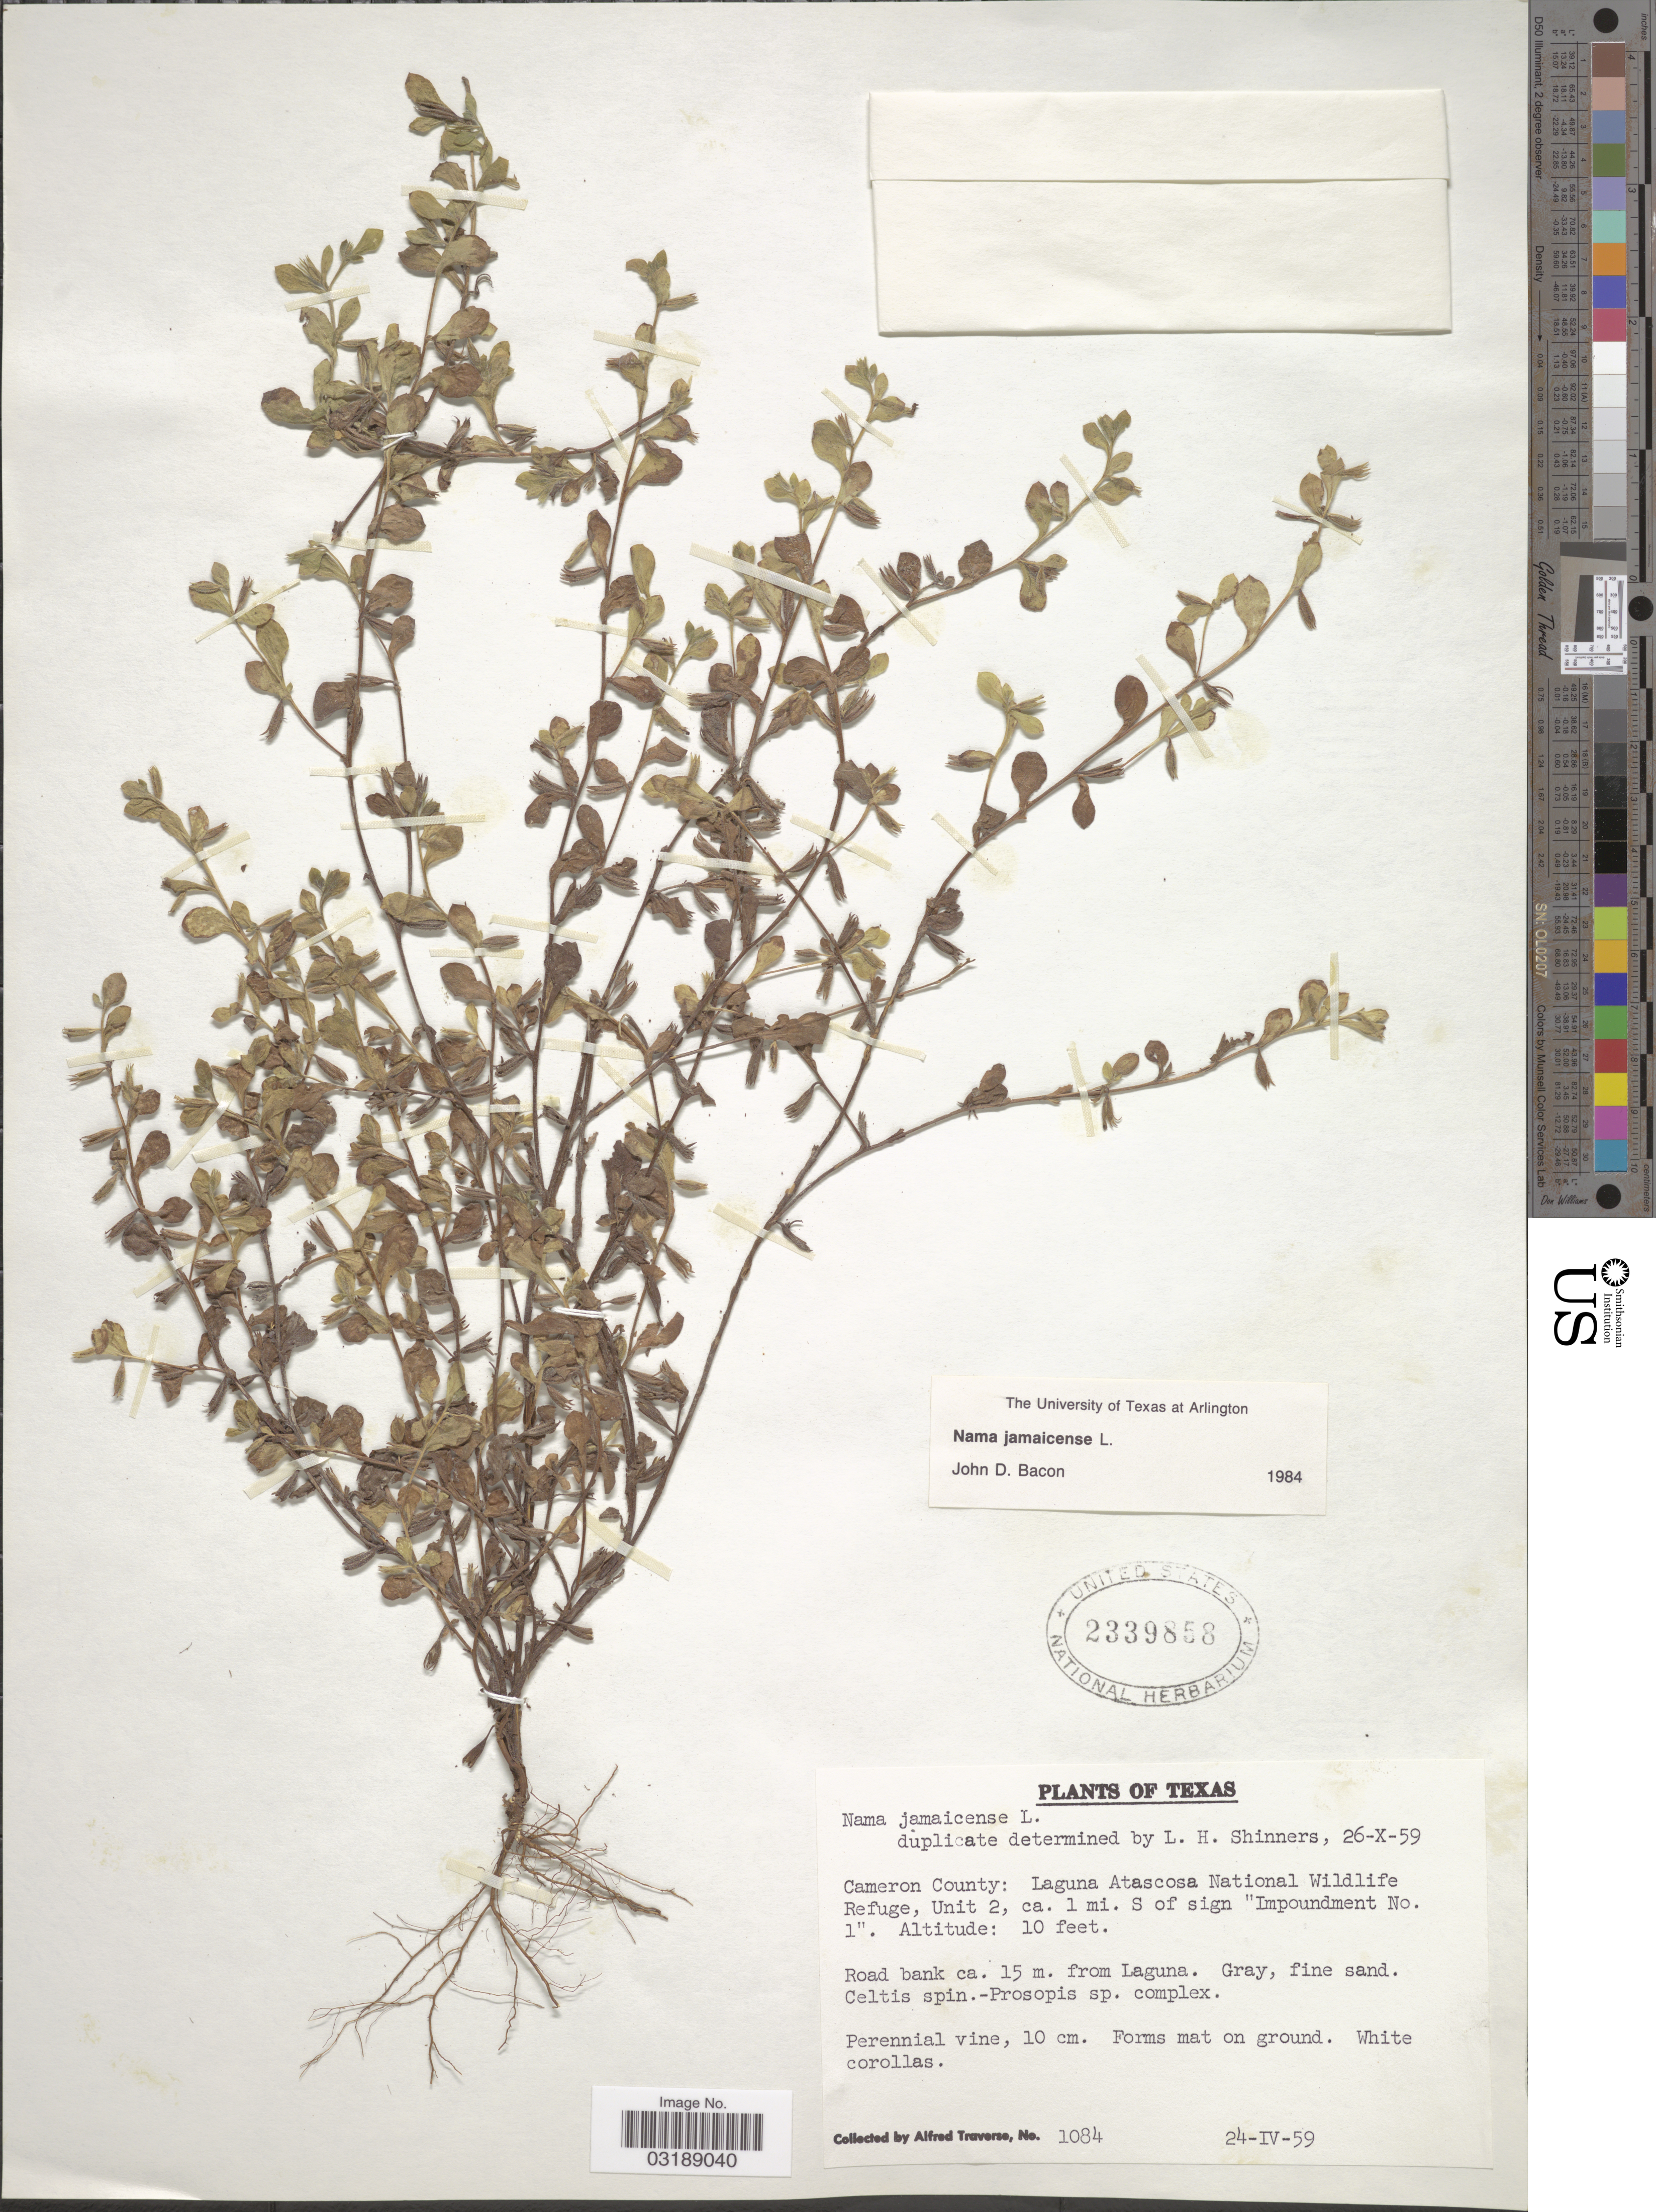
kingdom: Plantae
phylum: Tracheophyta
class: Magnoliopsida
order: Boraginales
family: Namaceae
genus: Nama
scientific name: Nama jamaicensis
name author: L.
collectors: A. Traverse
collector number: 1084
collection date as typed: Transcribed d/m/y: 24/4/59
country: United States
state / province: Texas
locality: Cameron County: Laguna Atascosa National Wildlife Refuge, Unit 2, ca. 1 mi. S of sign "Impoudment No. 1". Road bank ca. 15 m. from Laguna.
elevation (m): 3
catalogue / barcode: US 2339858